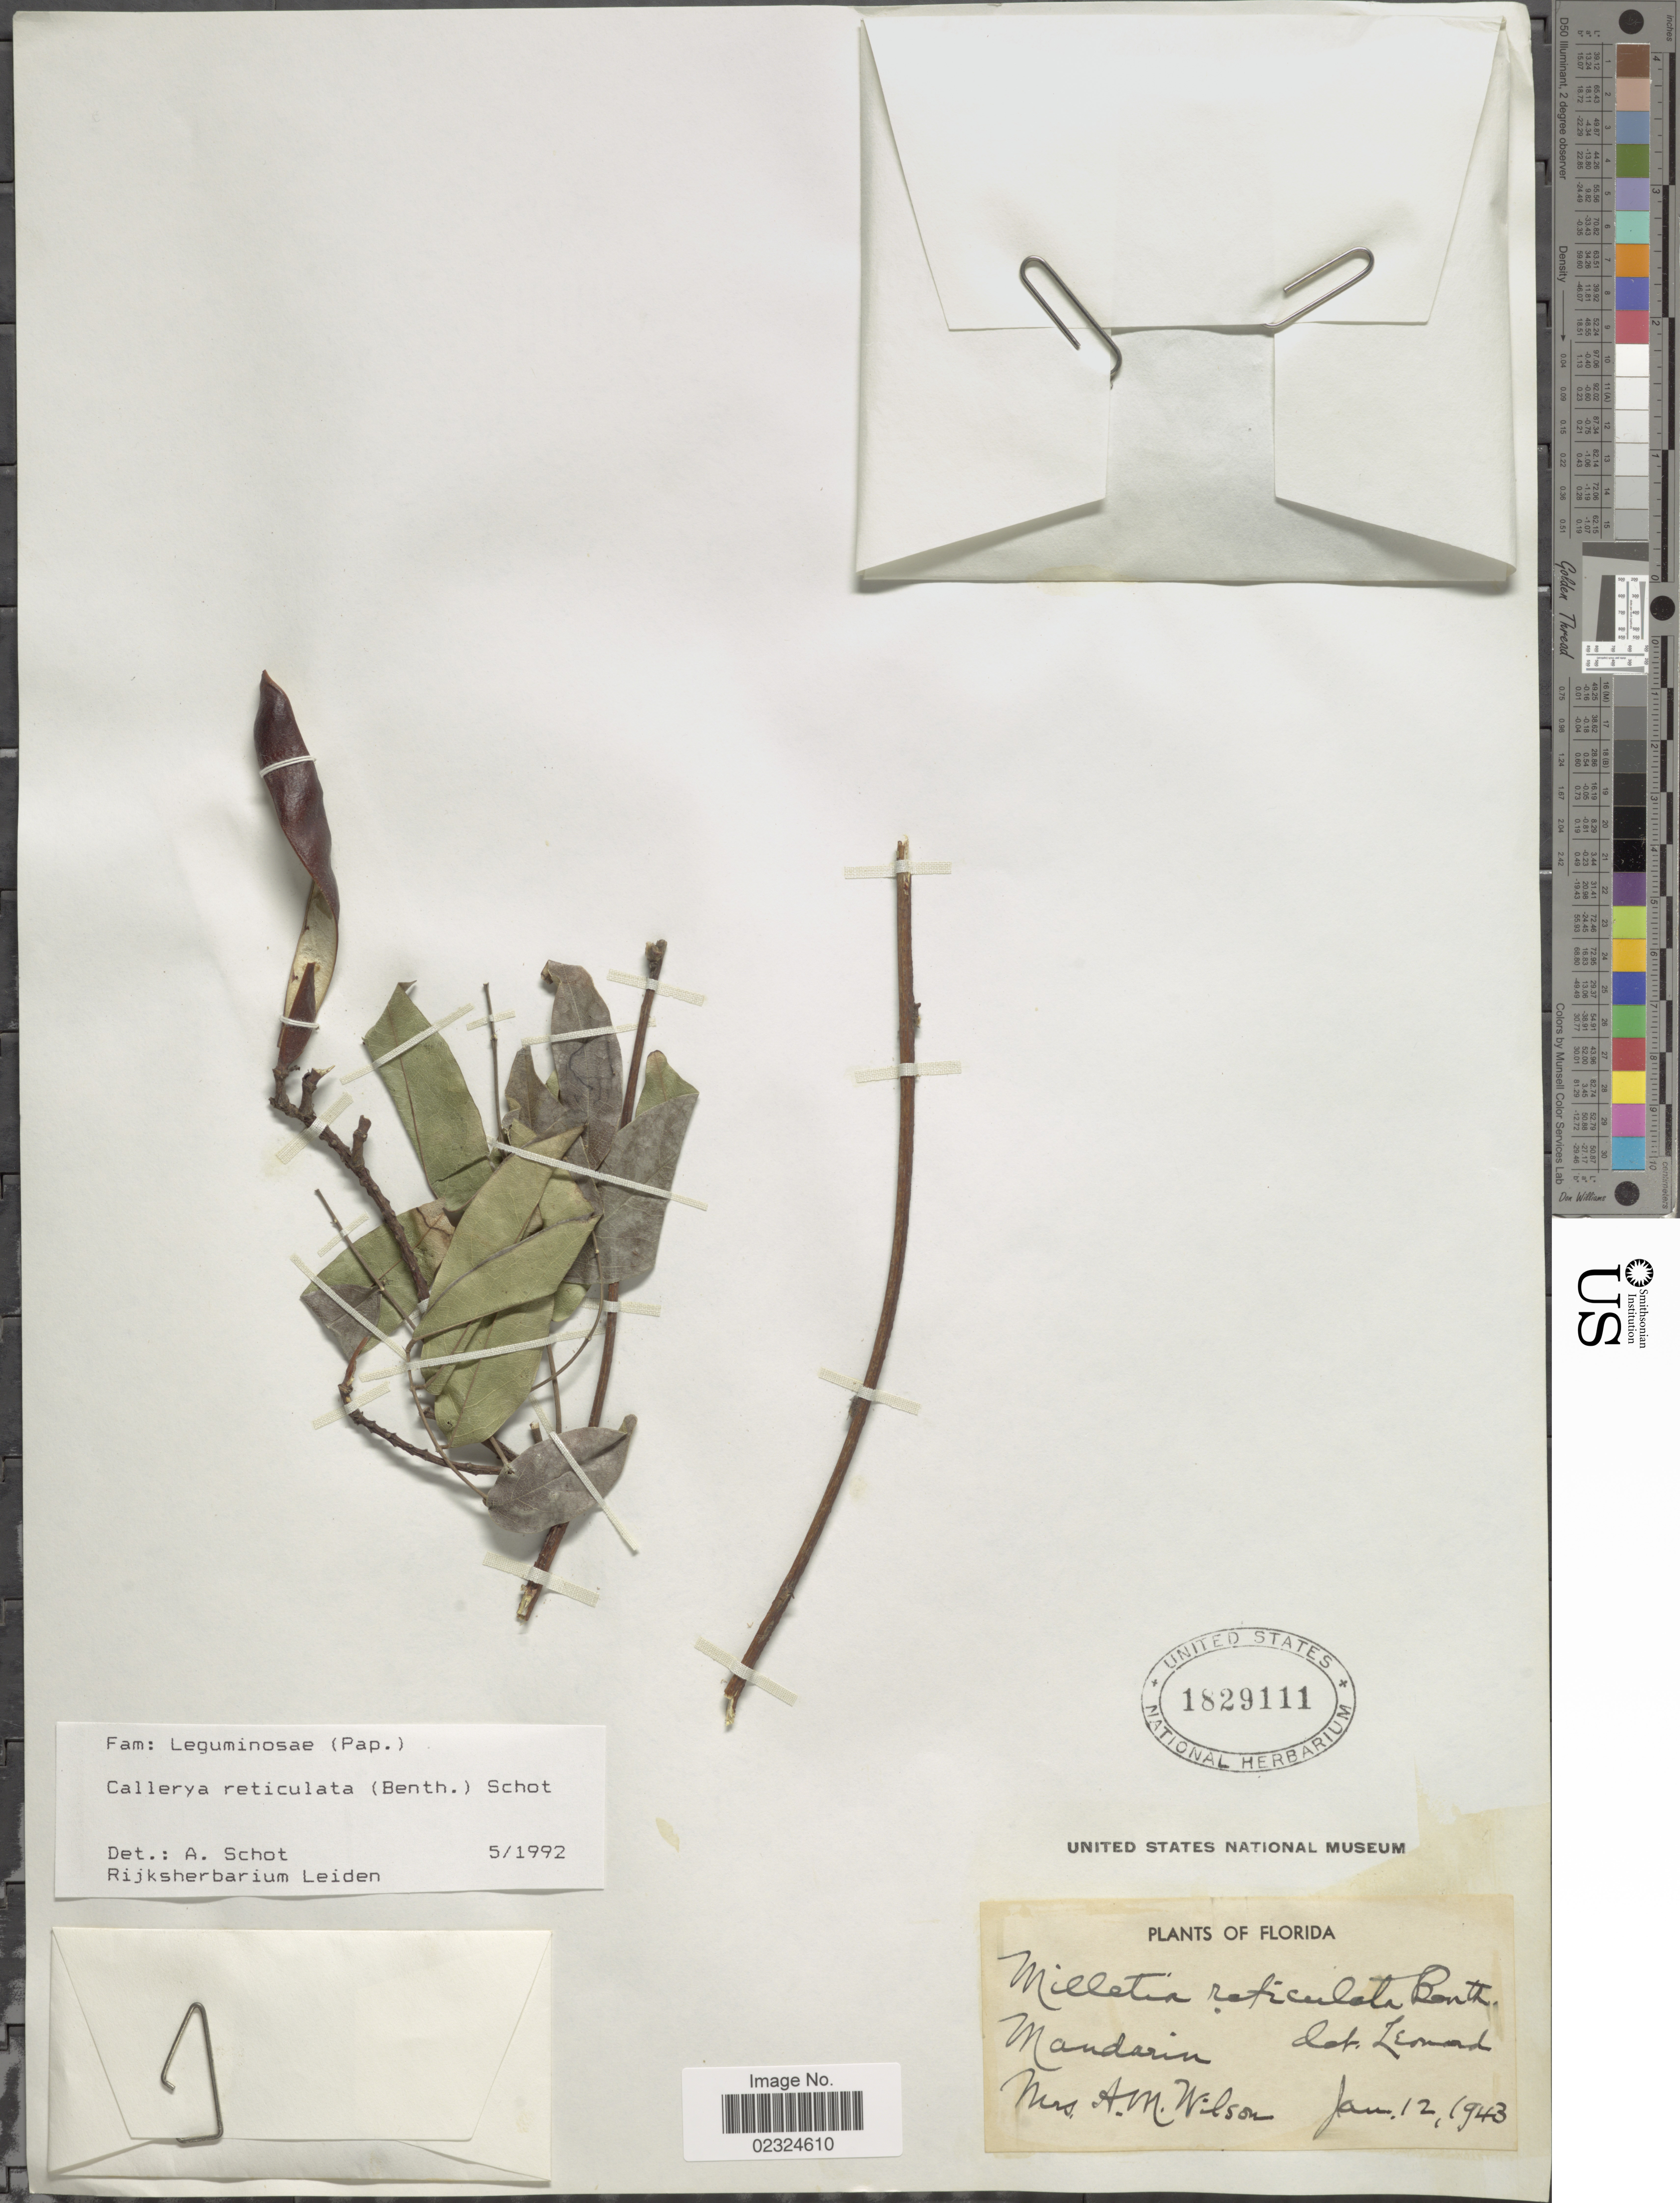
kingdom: Plantae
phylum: Tracheophyta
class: Magnoliopsida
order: Fabales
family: Fabaceae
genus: Wisteriopsis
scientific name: Wisteriopsis reticulata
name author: (Benth.) J. Compton & Schrire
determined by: Strong, Mark T., (BOT), Smithsonian Institution - National Museum of Natural History (UNITED STATES)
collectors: A. Wilson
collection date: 1943-01-12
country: United States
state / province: Florida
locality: Mandarin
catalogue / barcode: US 1829111